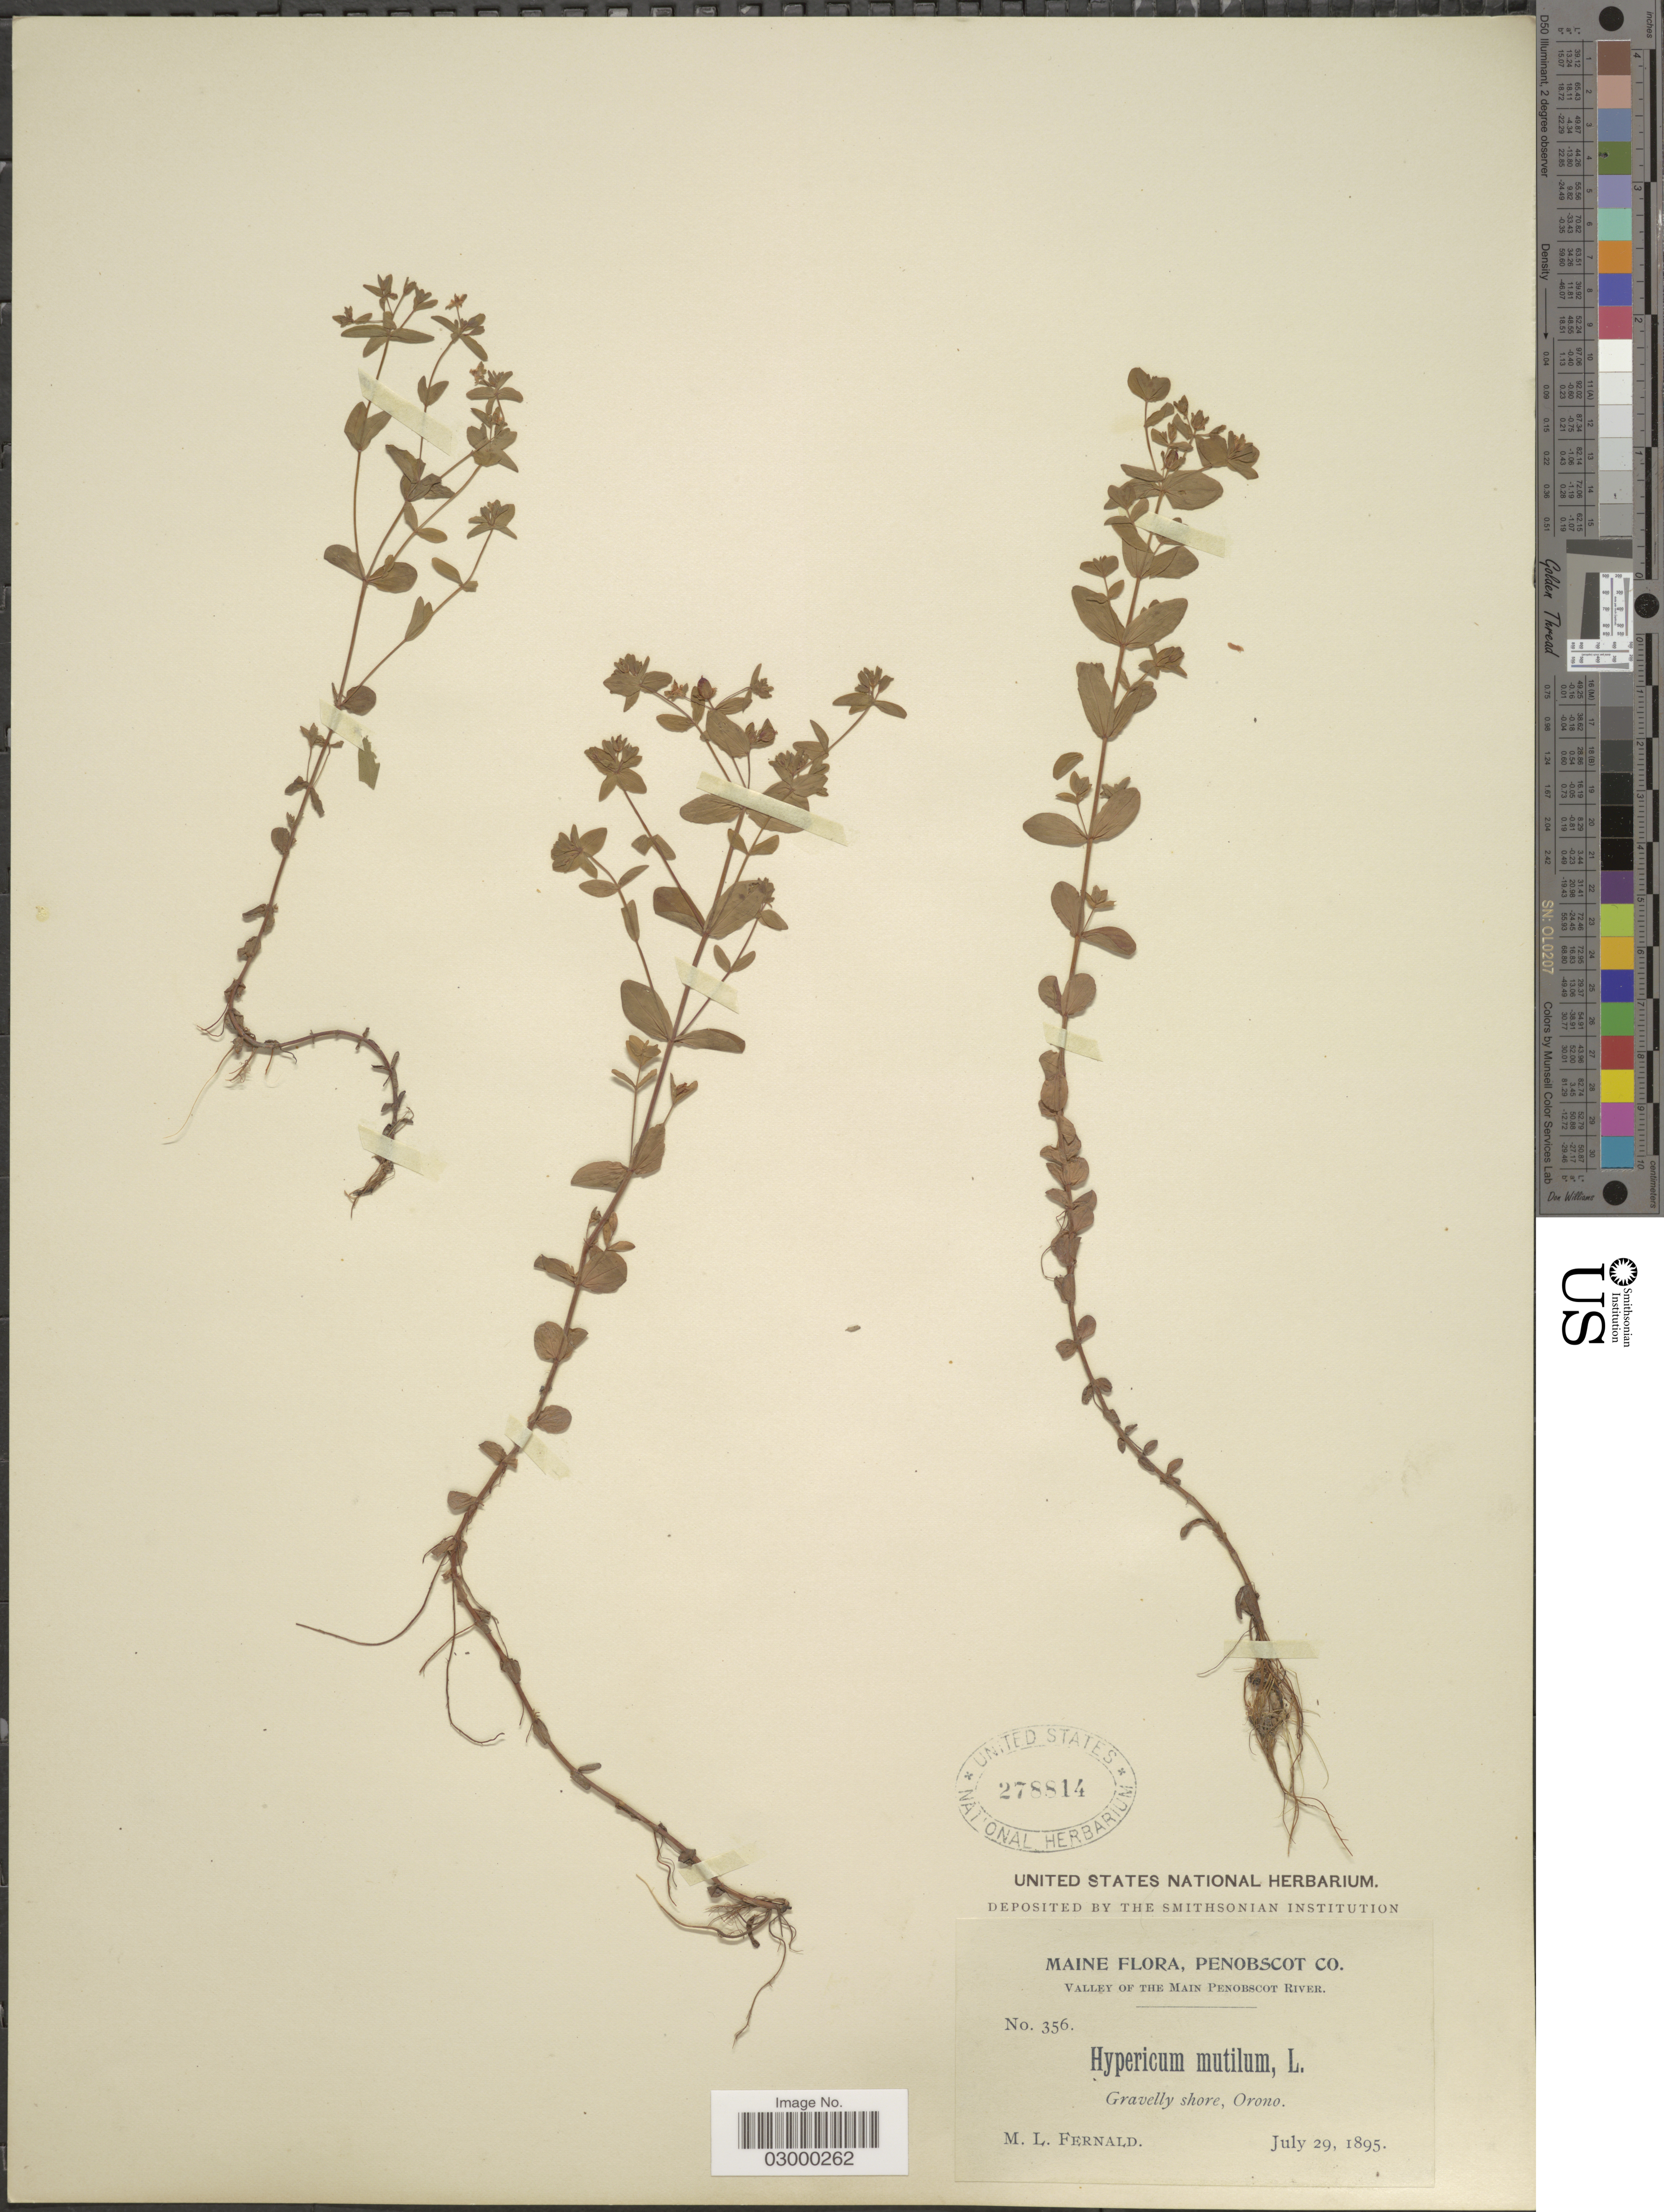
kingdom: Plantae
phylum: Tracheophyta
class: Magnoliopsida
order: Malpighiales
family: Hypericaceae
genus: Hypericum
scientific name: Hypericum boreale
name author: (Britton) E.P. Bicknell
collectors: M. L. Fernald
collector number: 356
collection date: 1895-07-29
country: United States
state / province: Maine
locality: Penobscot Co., Valley of the Main Penobscot River, Gravelly shore, Orono.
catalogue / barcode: US 278814